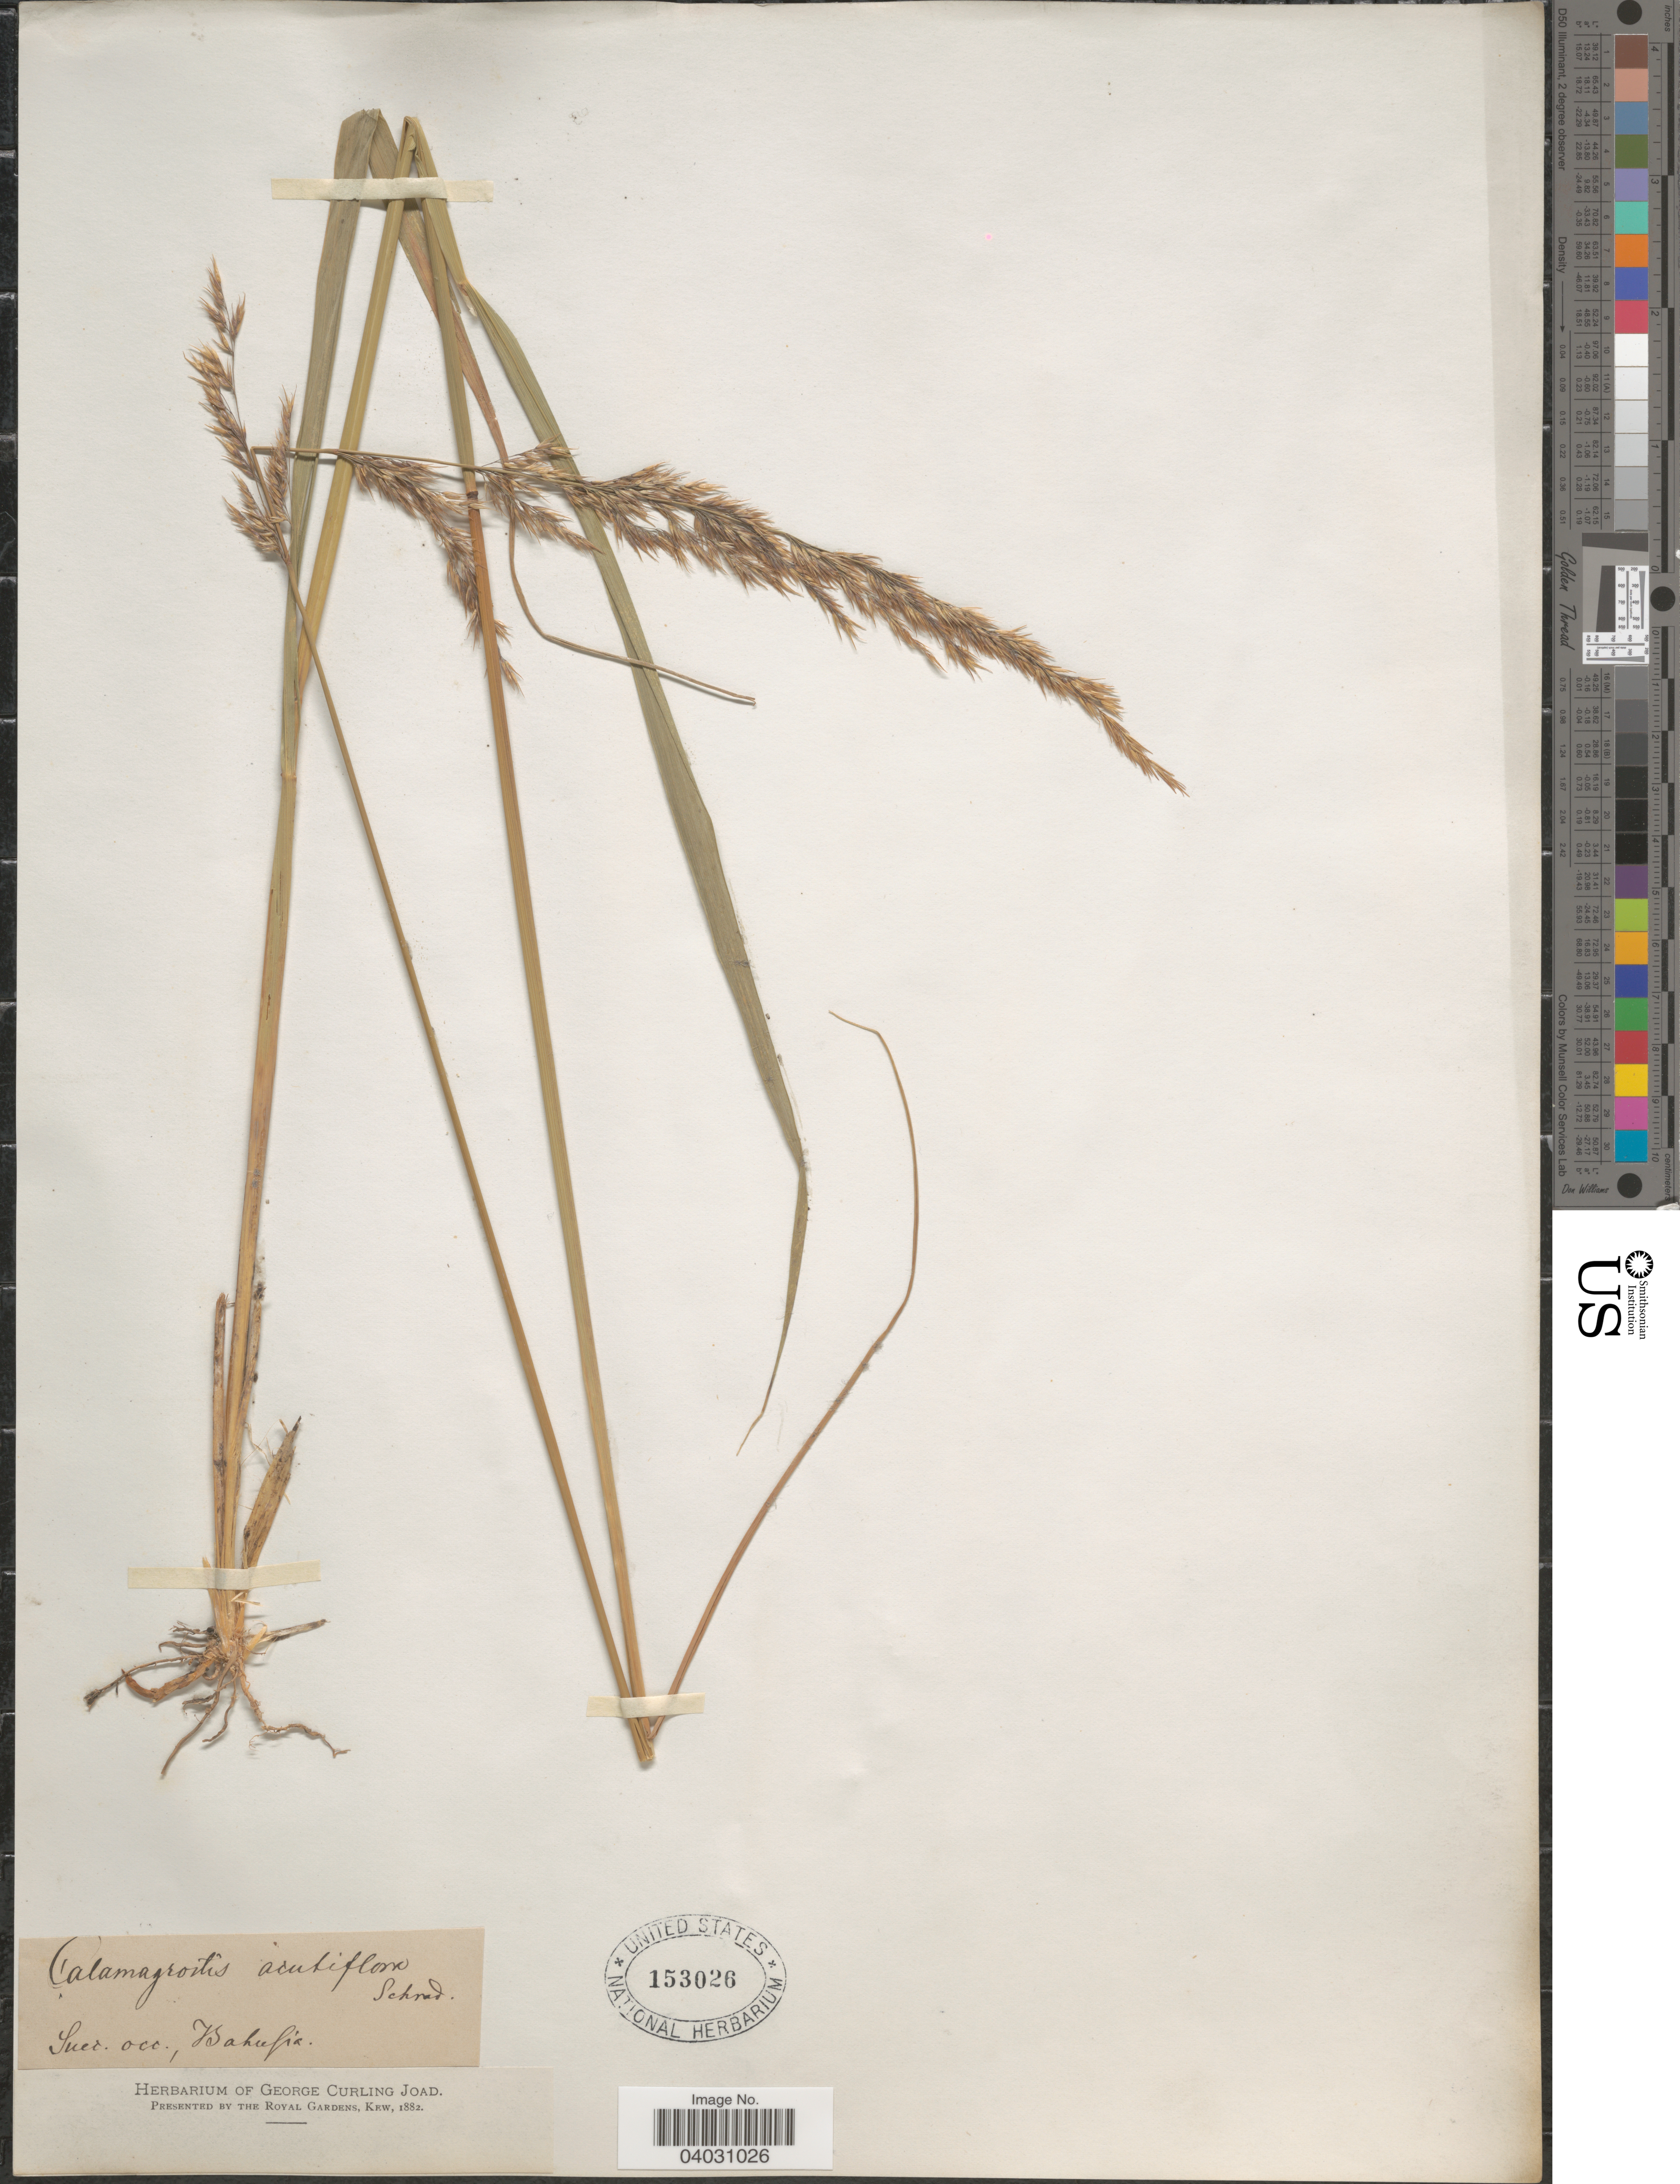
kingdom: Plantae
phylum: Tracheophyta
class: Liliopsida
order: Poales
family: Poaceae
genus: Calamagrostis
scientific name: Calamagrostis acutiflora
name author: (Schrad.) DC.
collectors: ex herb. George Curling Joad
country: Sweden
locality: Suec. occ., Bahufia.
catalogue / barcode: US 153026